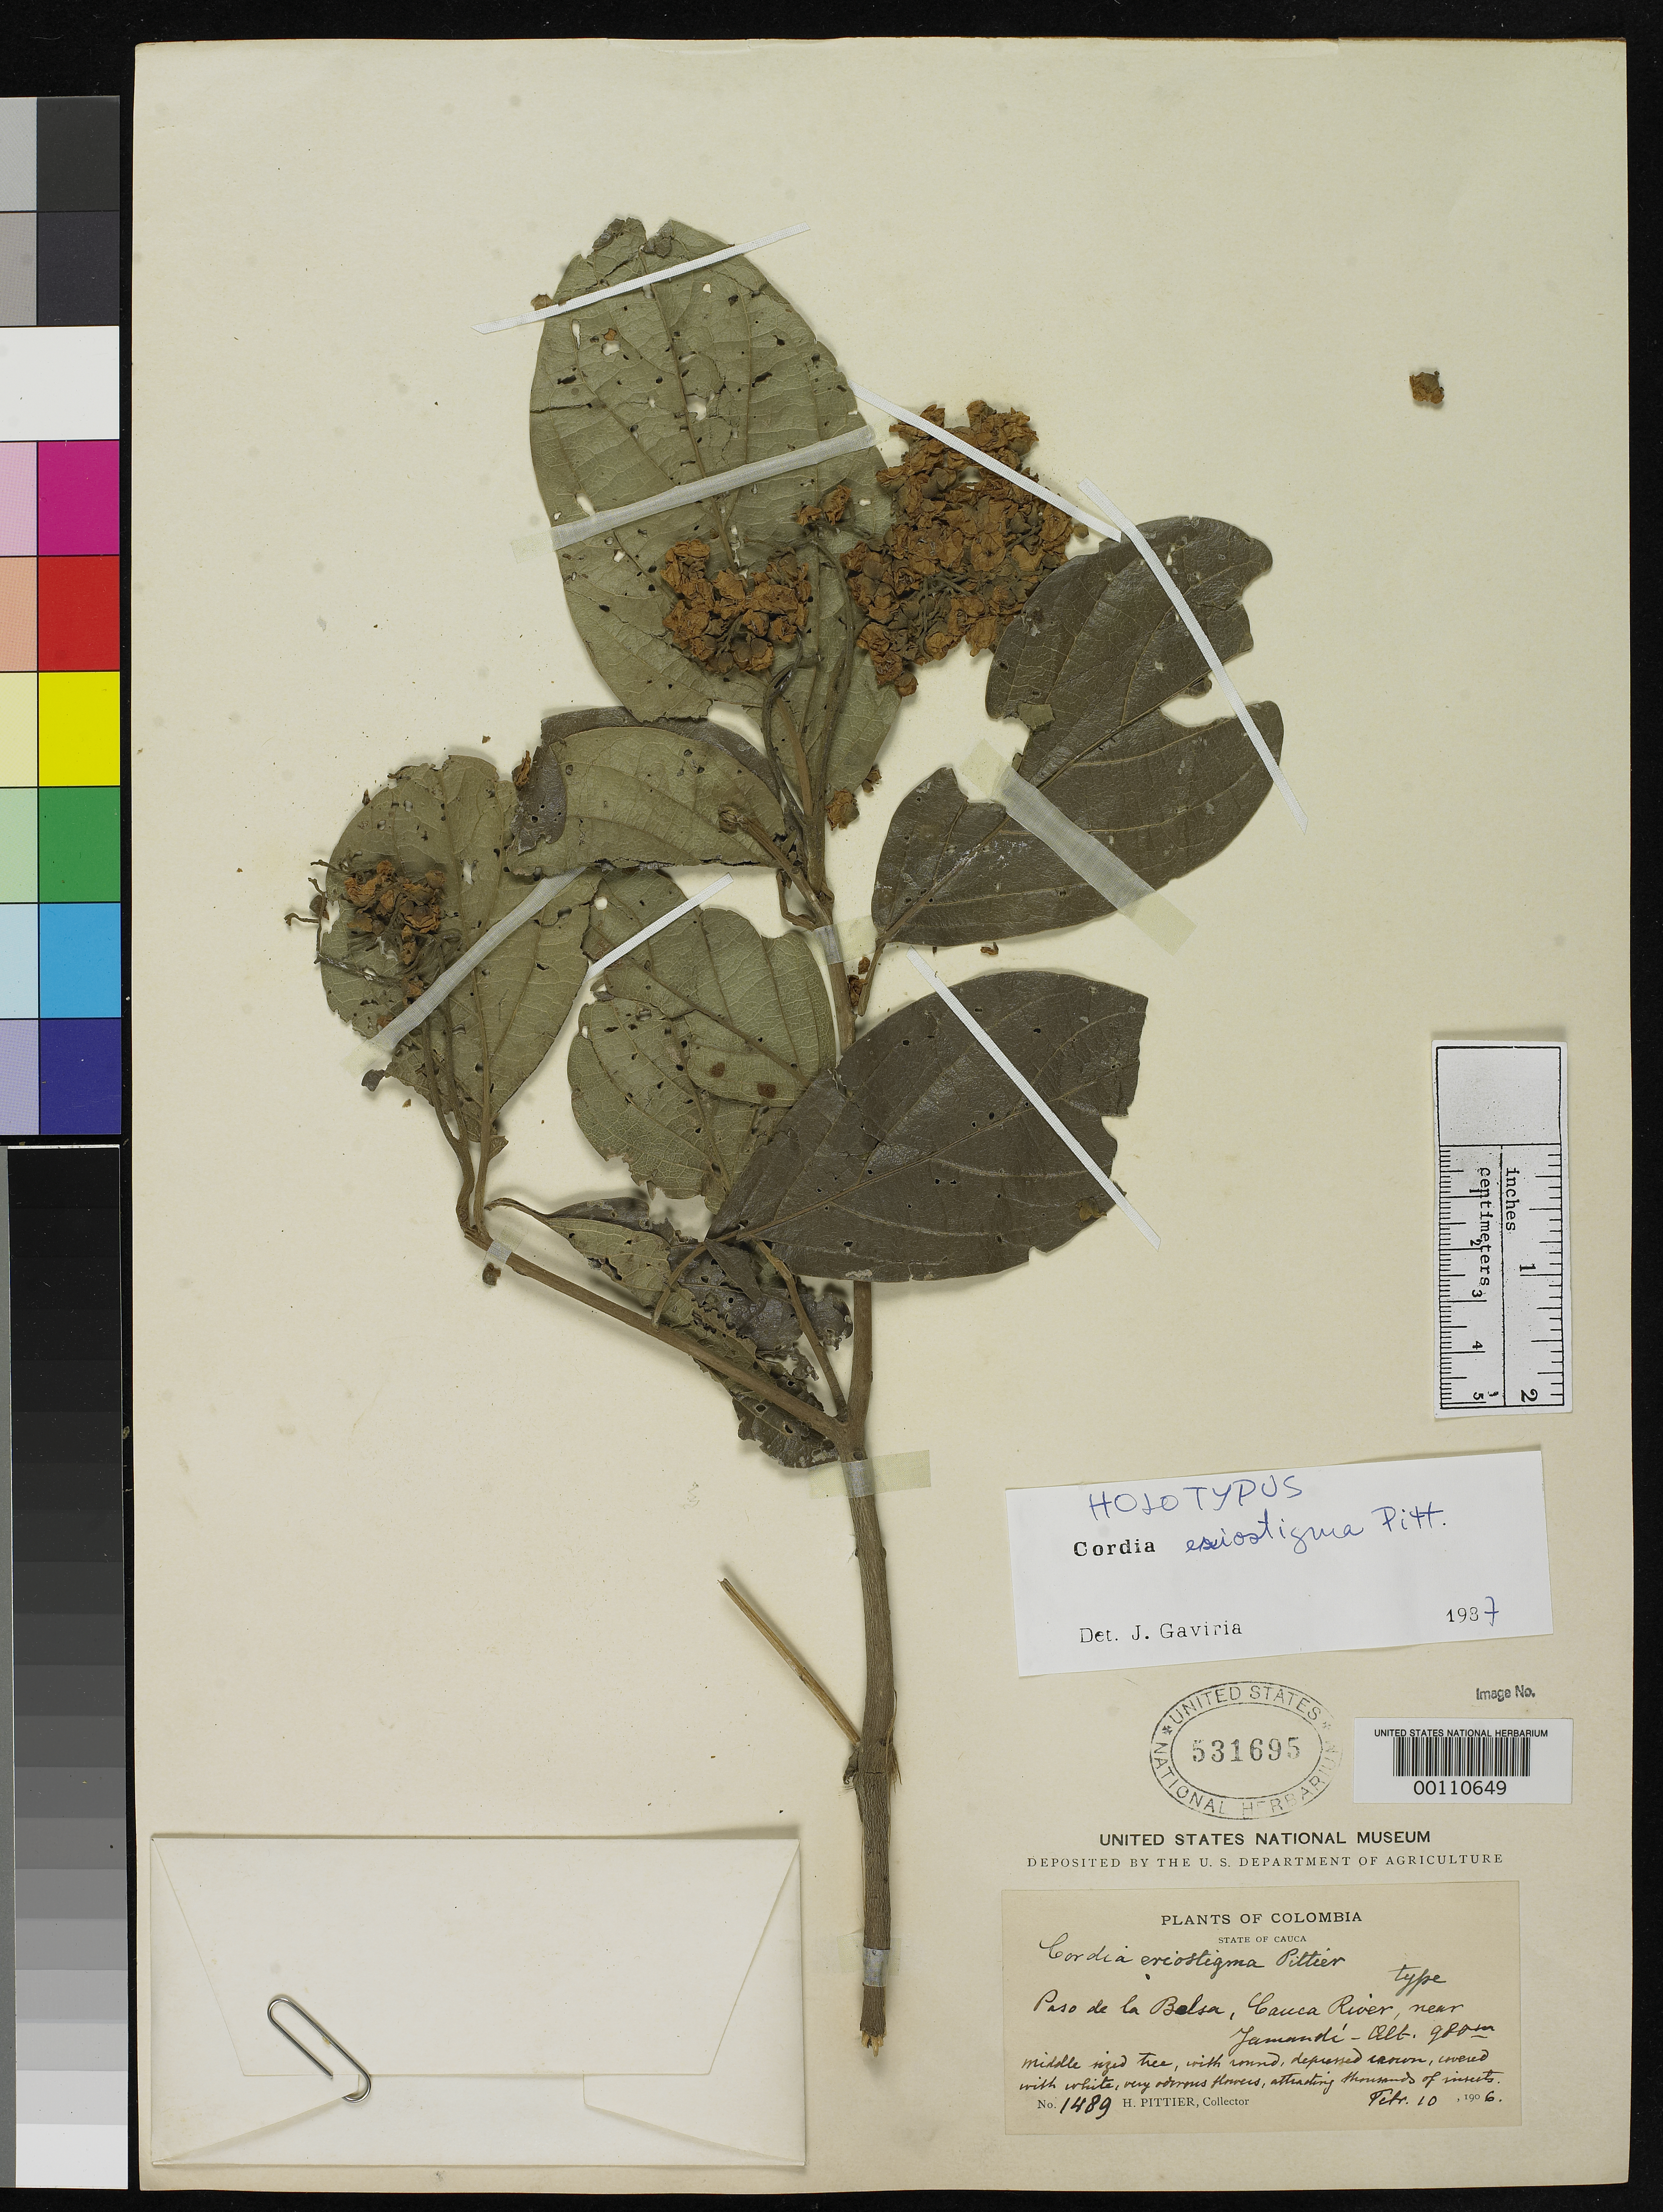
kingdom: Plantae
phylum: Tracheophyta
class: Magnoliopsida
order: Boraginales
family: Cordiaceae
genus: Cordia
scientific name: Cordia eriostigma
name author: Pittier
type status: Holotype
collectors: H. F. Pittier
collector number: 1489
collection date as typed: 10 Feb 1906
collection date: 1906-02-10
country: Colombia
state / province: Cauca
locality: El Paso de La Balsa, Cauca River, near Jamundi.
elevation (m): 980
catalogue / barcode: US 531695